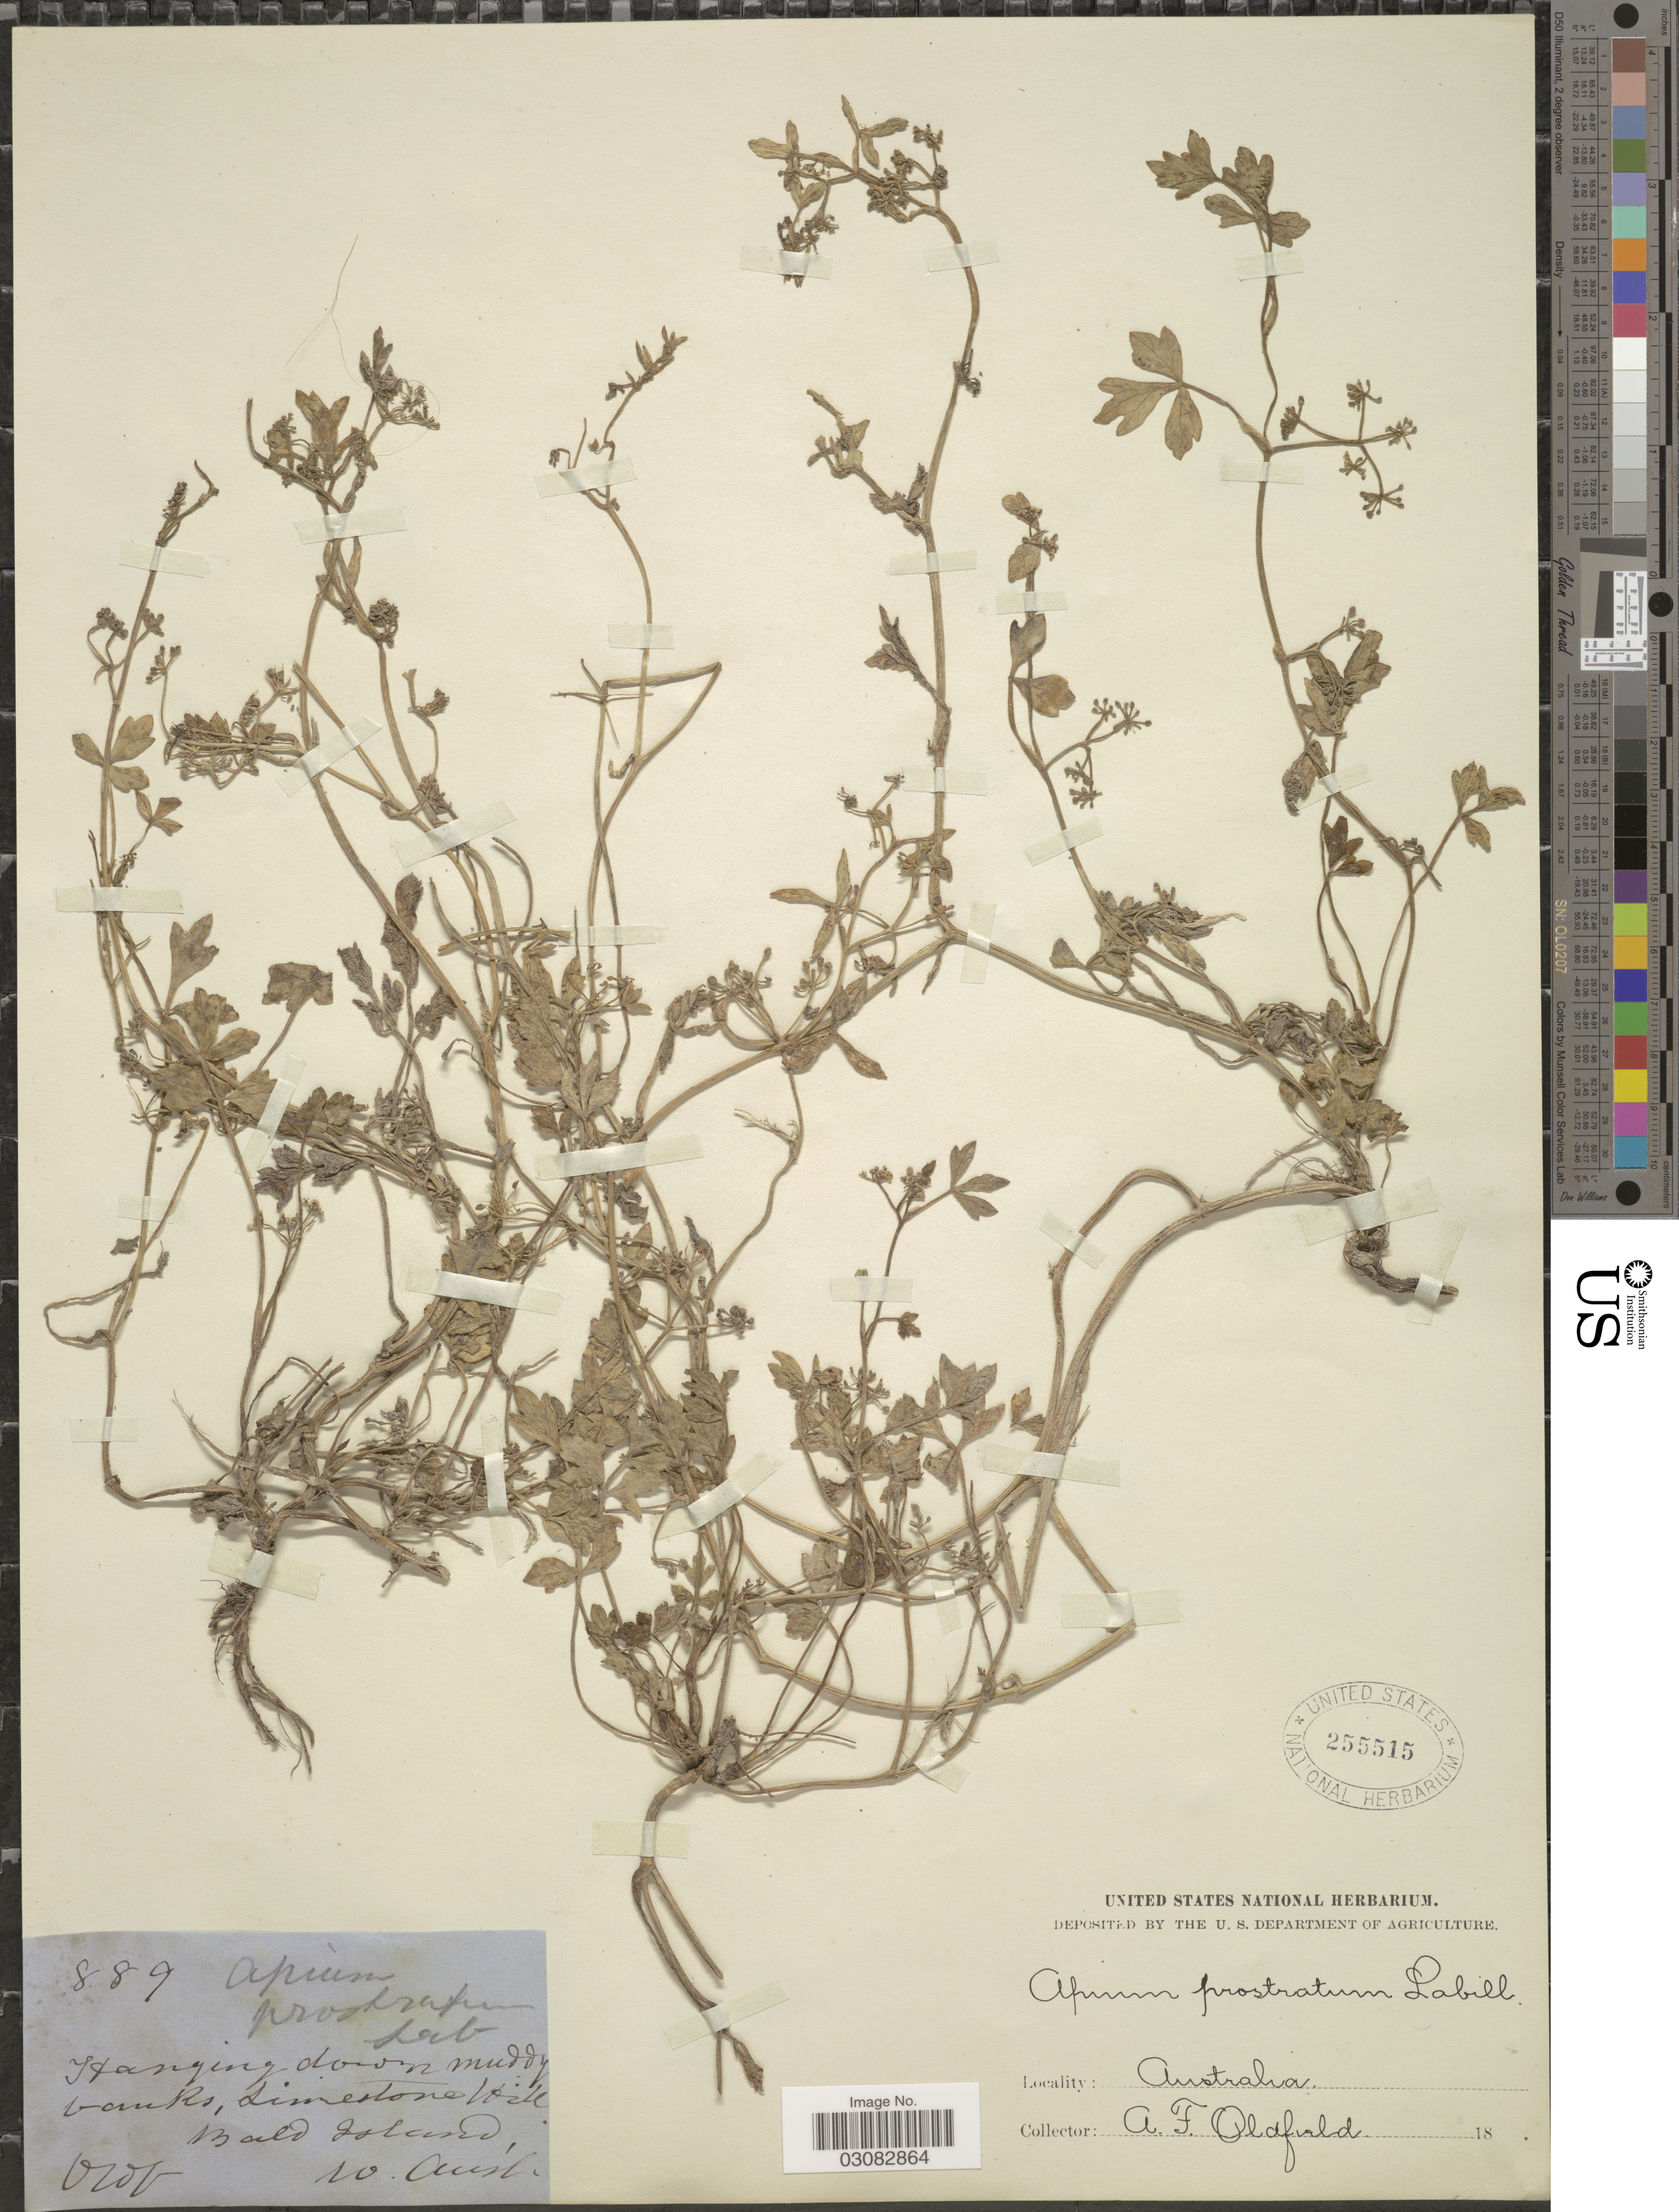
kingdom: Plantae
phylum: Tracheophyta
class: Magnoliopsida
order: Apiales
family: Apiaceae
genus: Apium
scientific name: Apium prostratum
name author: Labill. ex Vent.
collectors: A. Oldfield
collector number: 889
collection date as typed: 18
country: Australia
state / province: Western Australia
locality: Hanging down muddy banks, Limestone Hill, Bald Island.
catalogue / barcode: US 255515